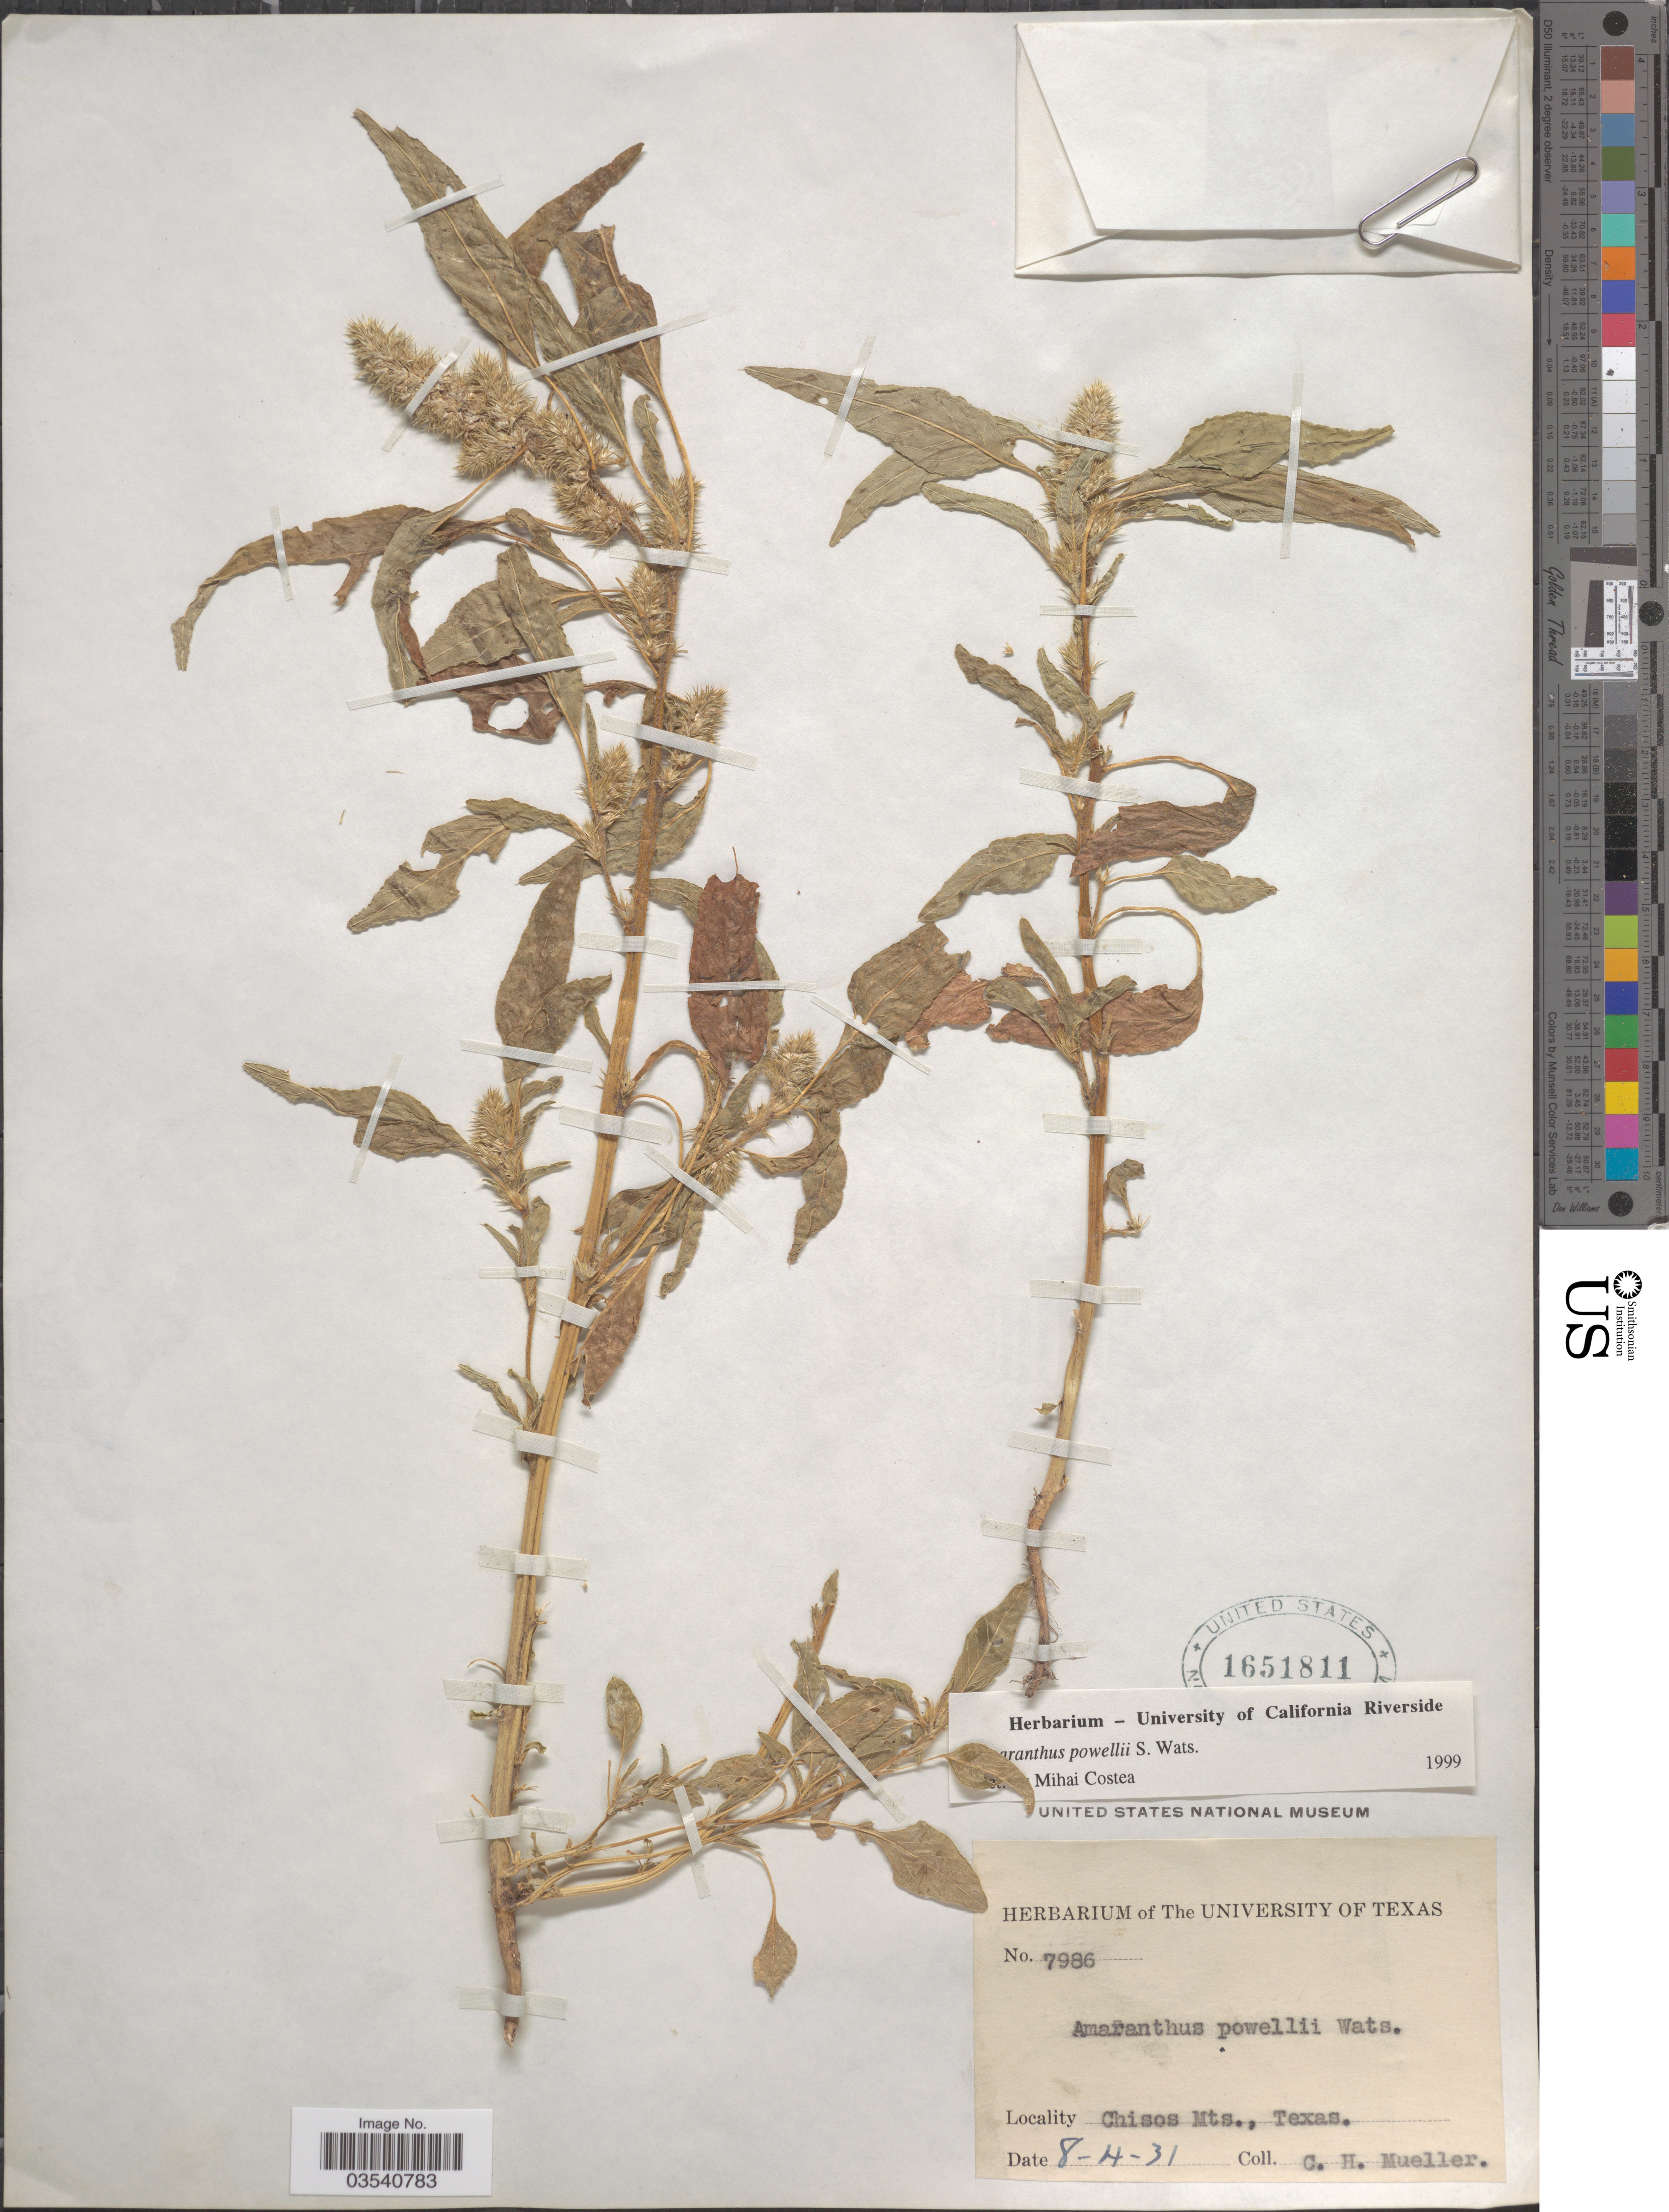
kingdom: Plantae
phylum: Tracheophyta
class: Magnoliopsida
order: Caryophyllales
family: Amaranthaceae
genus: Amaranthus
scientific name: Amaranthus powellii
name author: S. Watson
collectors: C. H. Mueller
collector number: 7986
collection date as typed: Transcribed d/m/y: 4/8/31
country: United States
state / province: Texas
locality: Chisos Mts.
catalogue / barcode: US 1651811